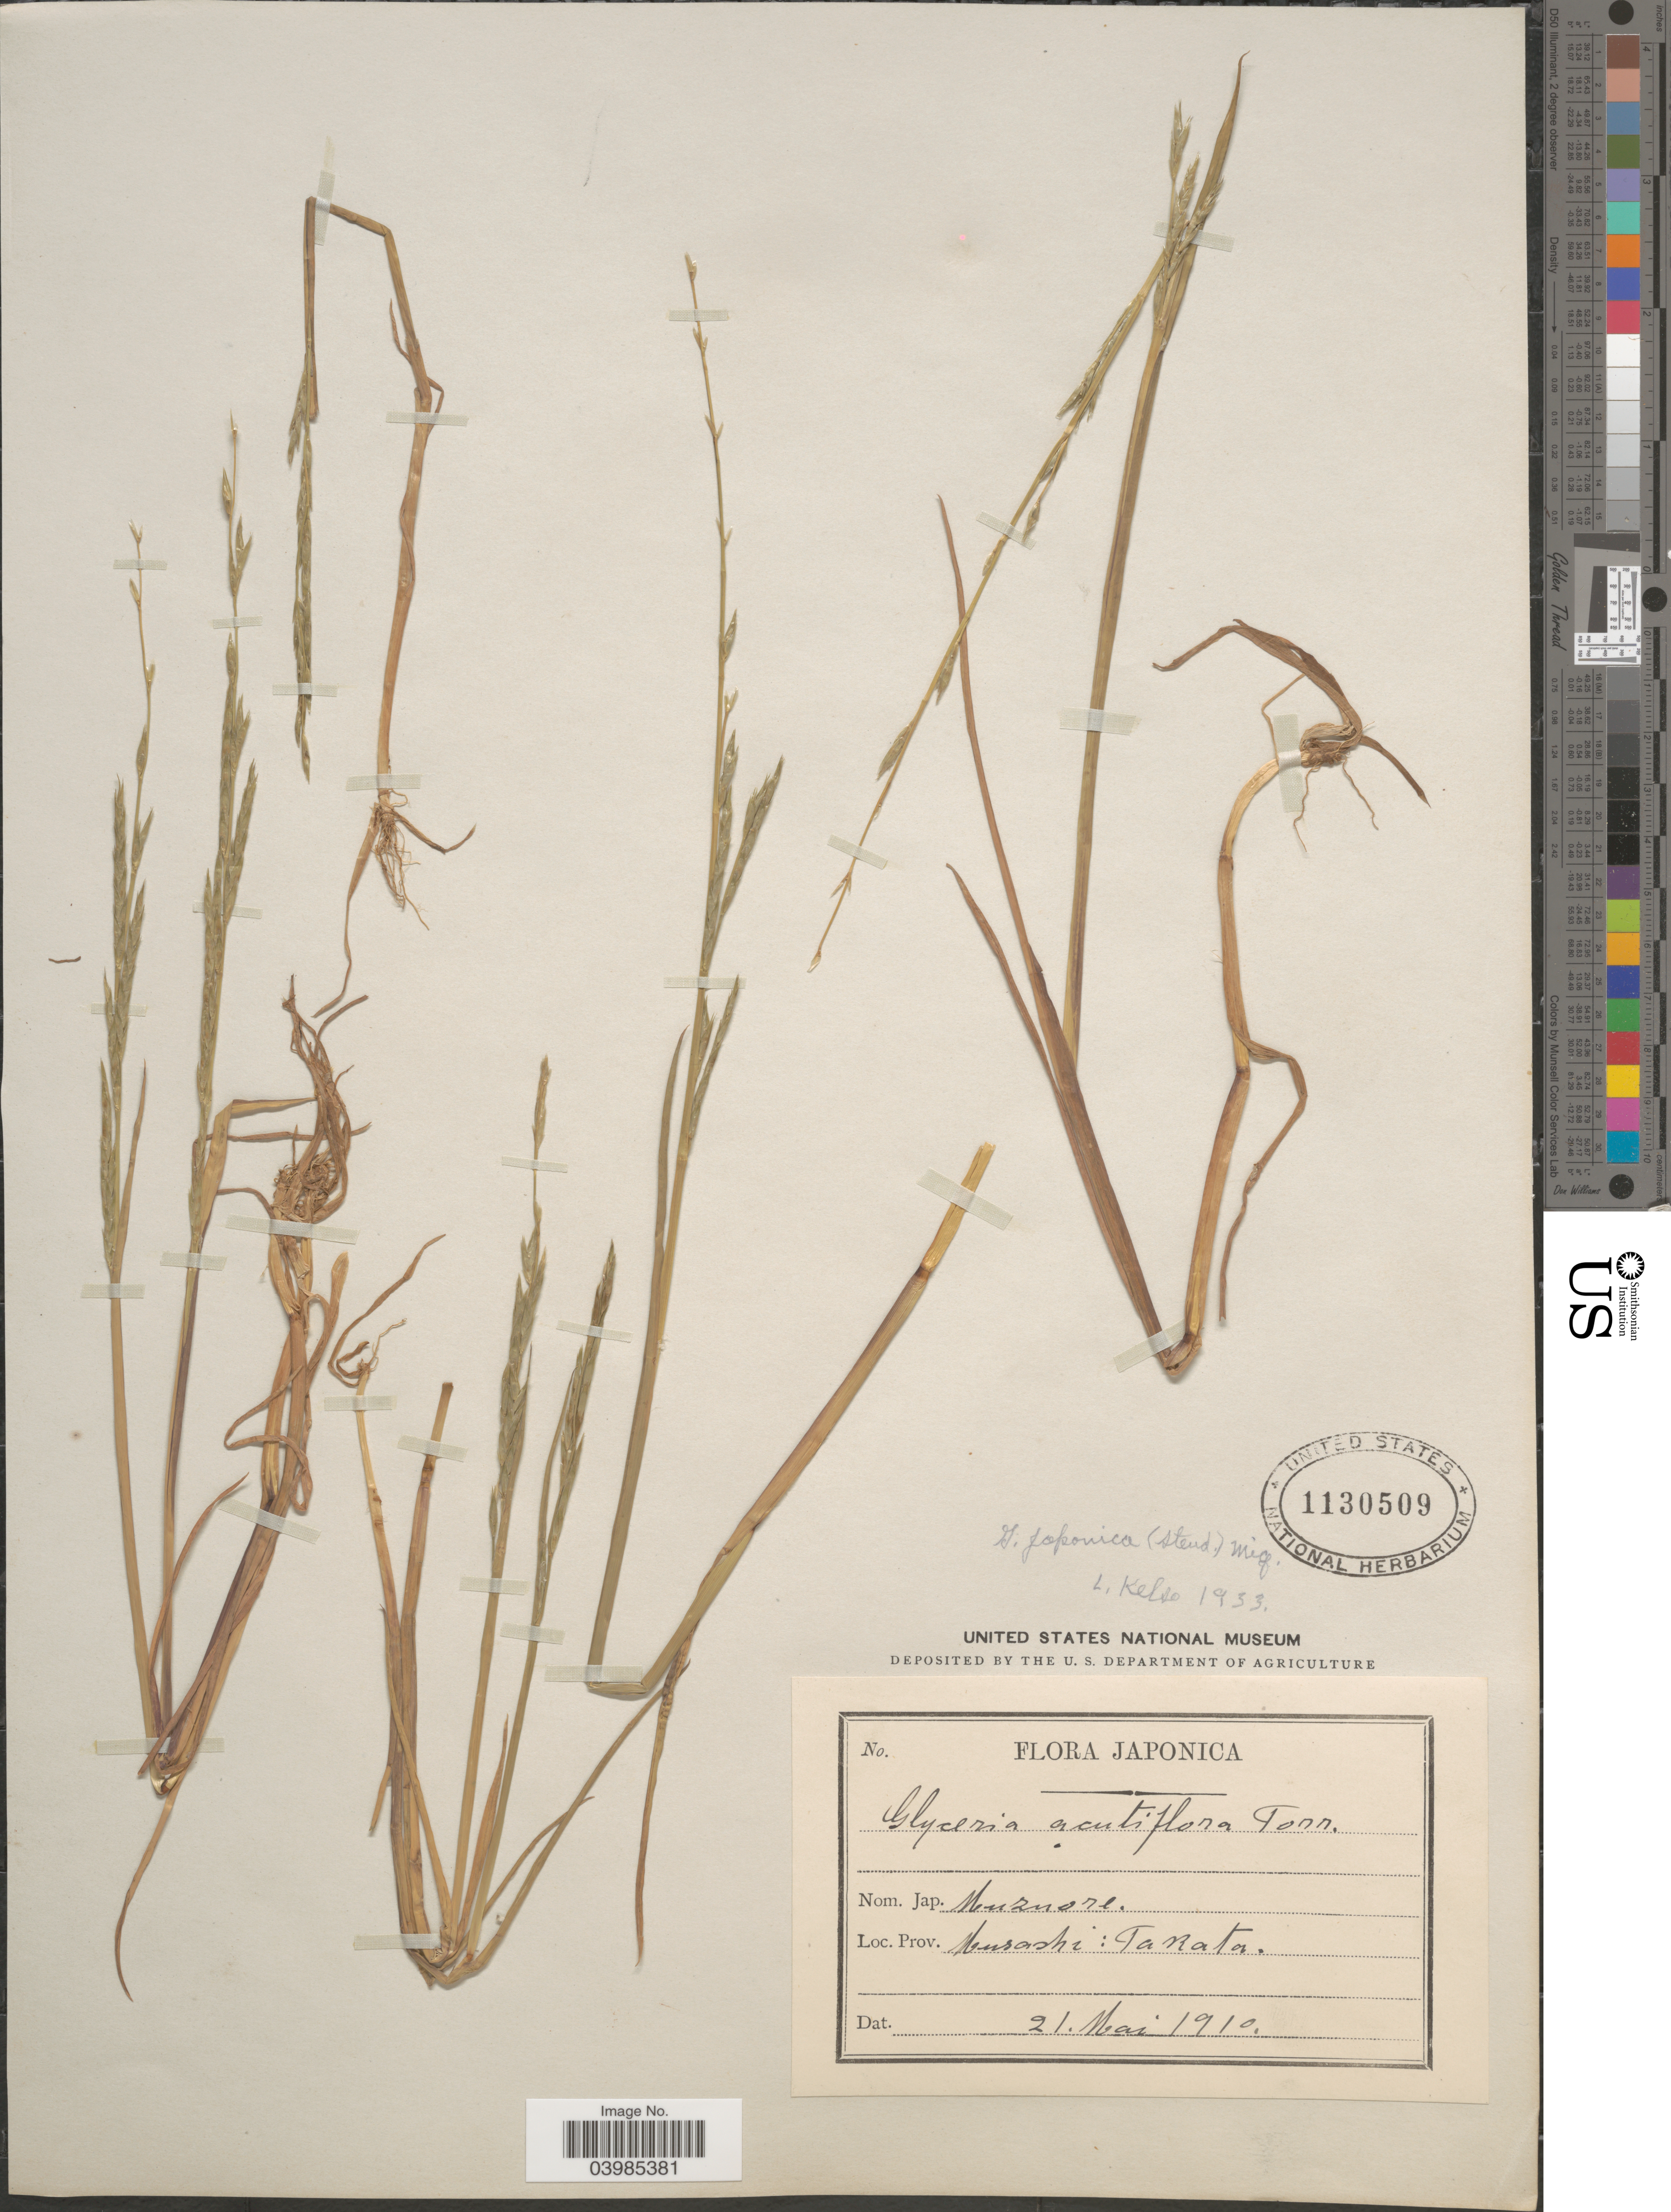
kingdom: Plantae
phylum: Tracheophyta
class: Liliopsida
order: Poales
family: Poaceae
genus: Glyceria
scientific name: Glyceria acutiflora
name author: Torr.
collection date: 1910-05-21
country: Japan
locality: Prov. Musashi: Takata.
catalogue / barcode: US 1130509